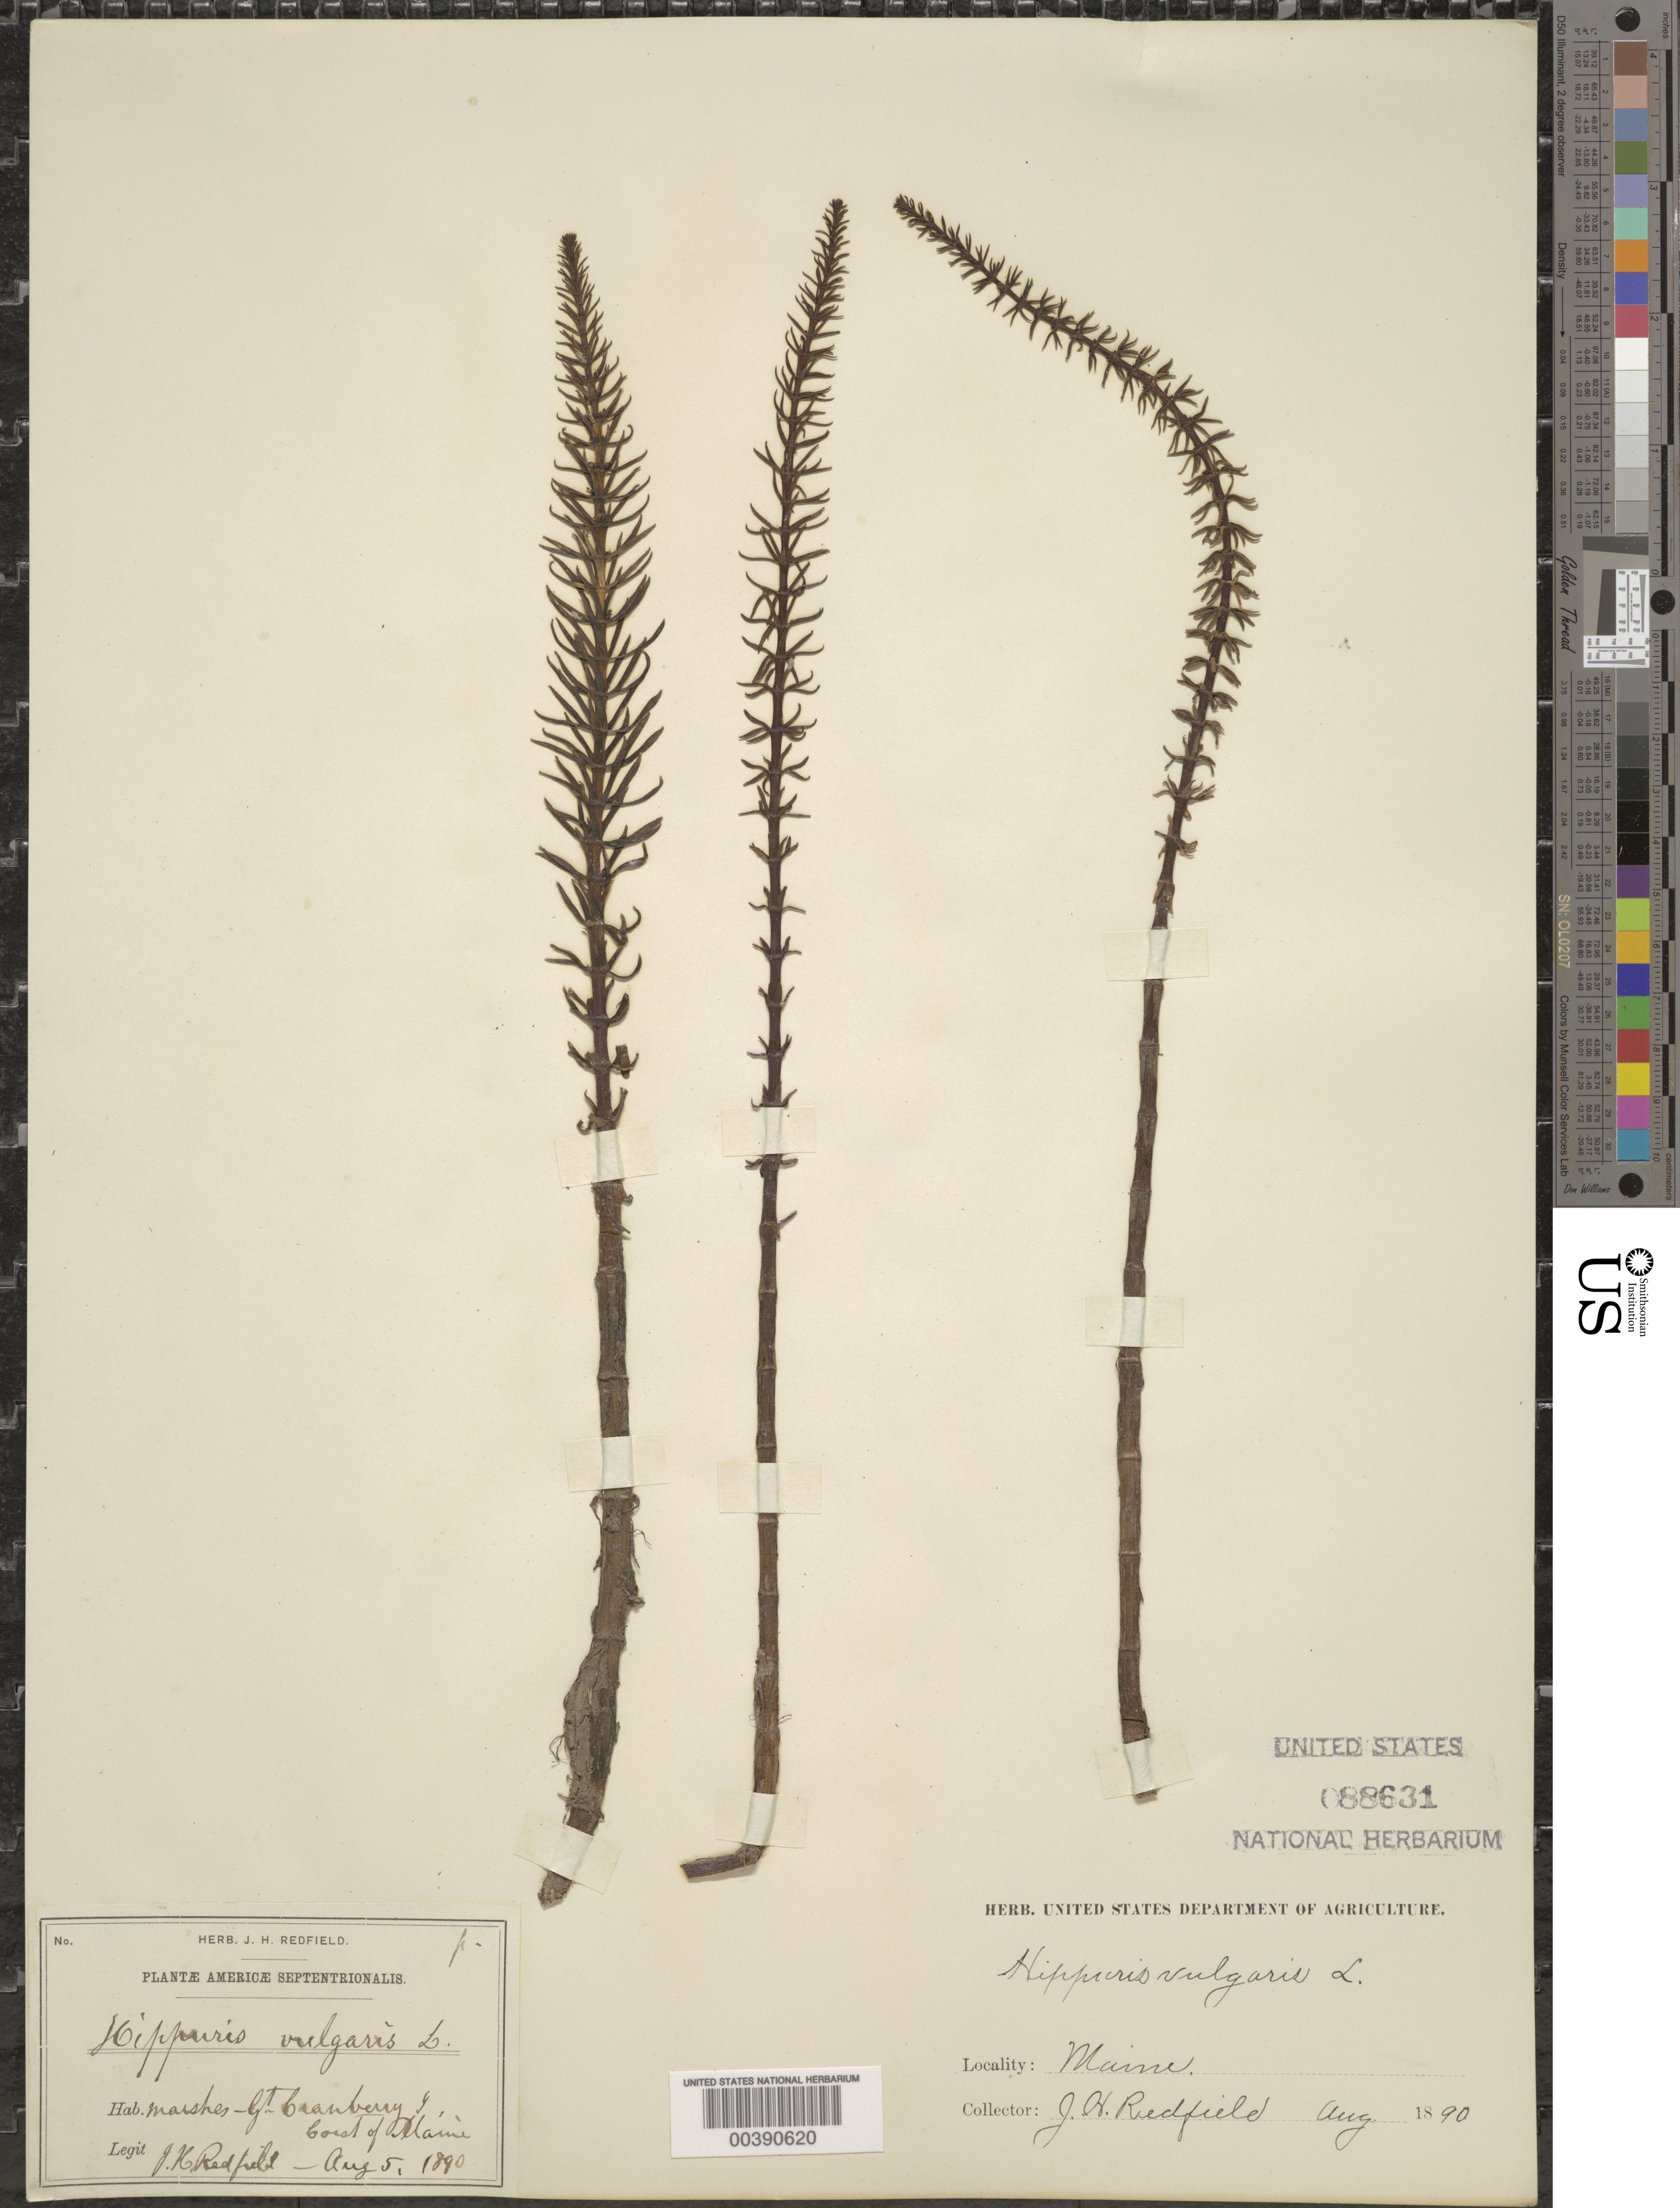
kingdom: Plantae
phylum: Tracheophyta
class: Magnoliopsida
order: Lamiales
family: Plantaginaceae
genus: Hippuris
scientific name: Hippuris vulgaris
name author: L.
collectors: J. Redfield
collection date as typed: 05 Aug 1890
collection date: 1890-08-05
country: United States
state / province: Maine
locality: Gt cranberry coasts of maine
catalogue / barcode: US 88631